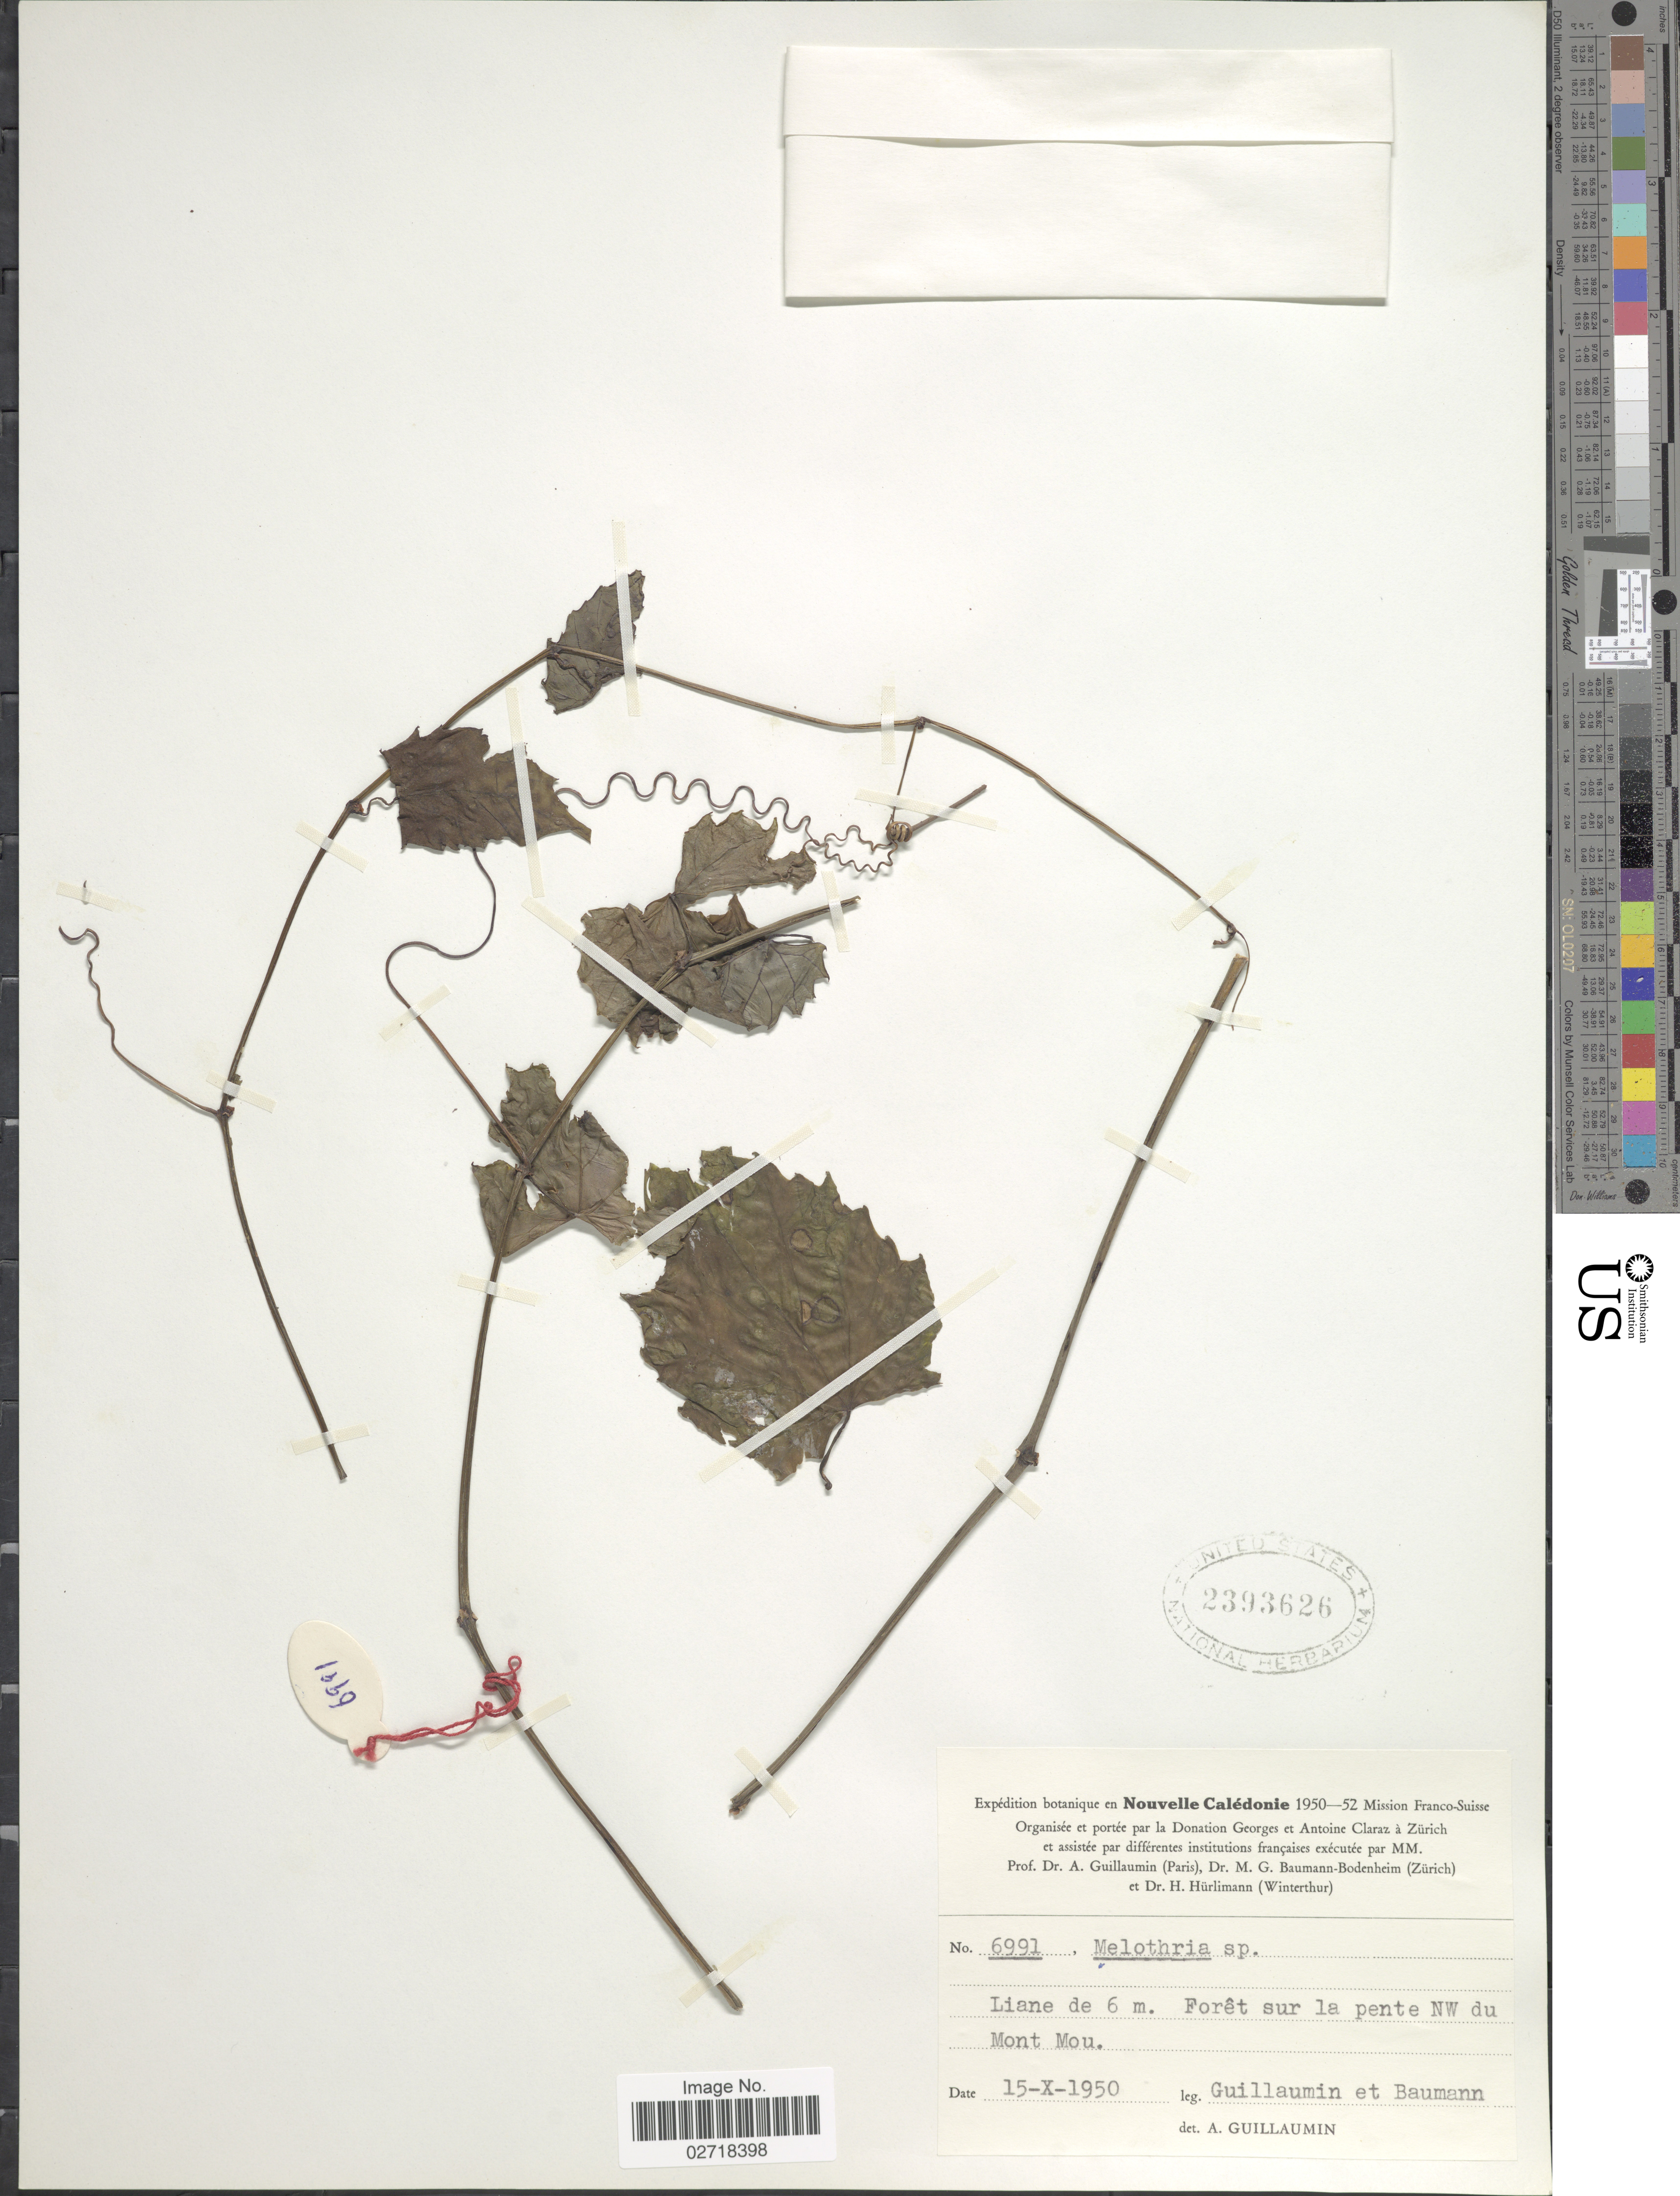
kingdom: Plantae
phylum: Tracheophyta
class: Magnoliopsida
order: Cucurbitales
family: Cucurbitaceae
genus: Melothria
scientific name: Melothria sp.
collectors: A. Guillaumin & M. G. Baumann-Bodenheim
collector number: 6991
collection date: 1950-10-15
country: New Caledonia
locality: Nouvelle Caledonie. Foret sur la pente NW du Mont Mou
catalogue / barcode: US 2393626